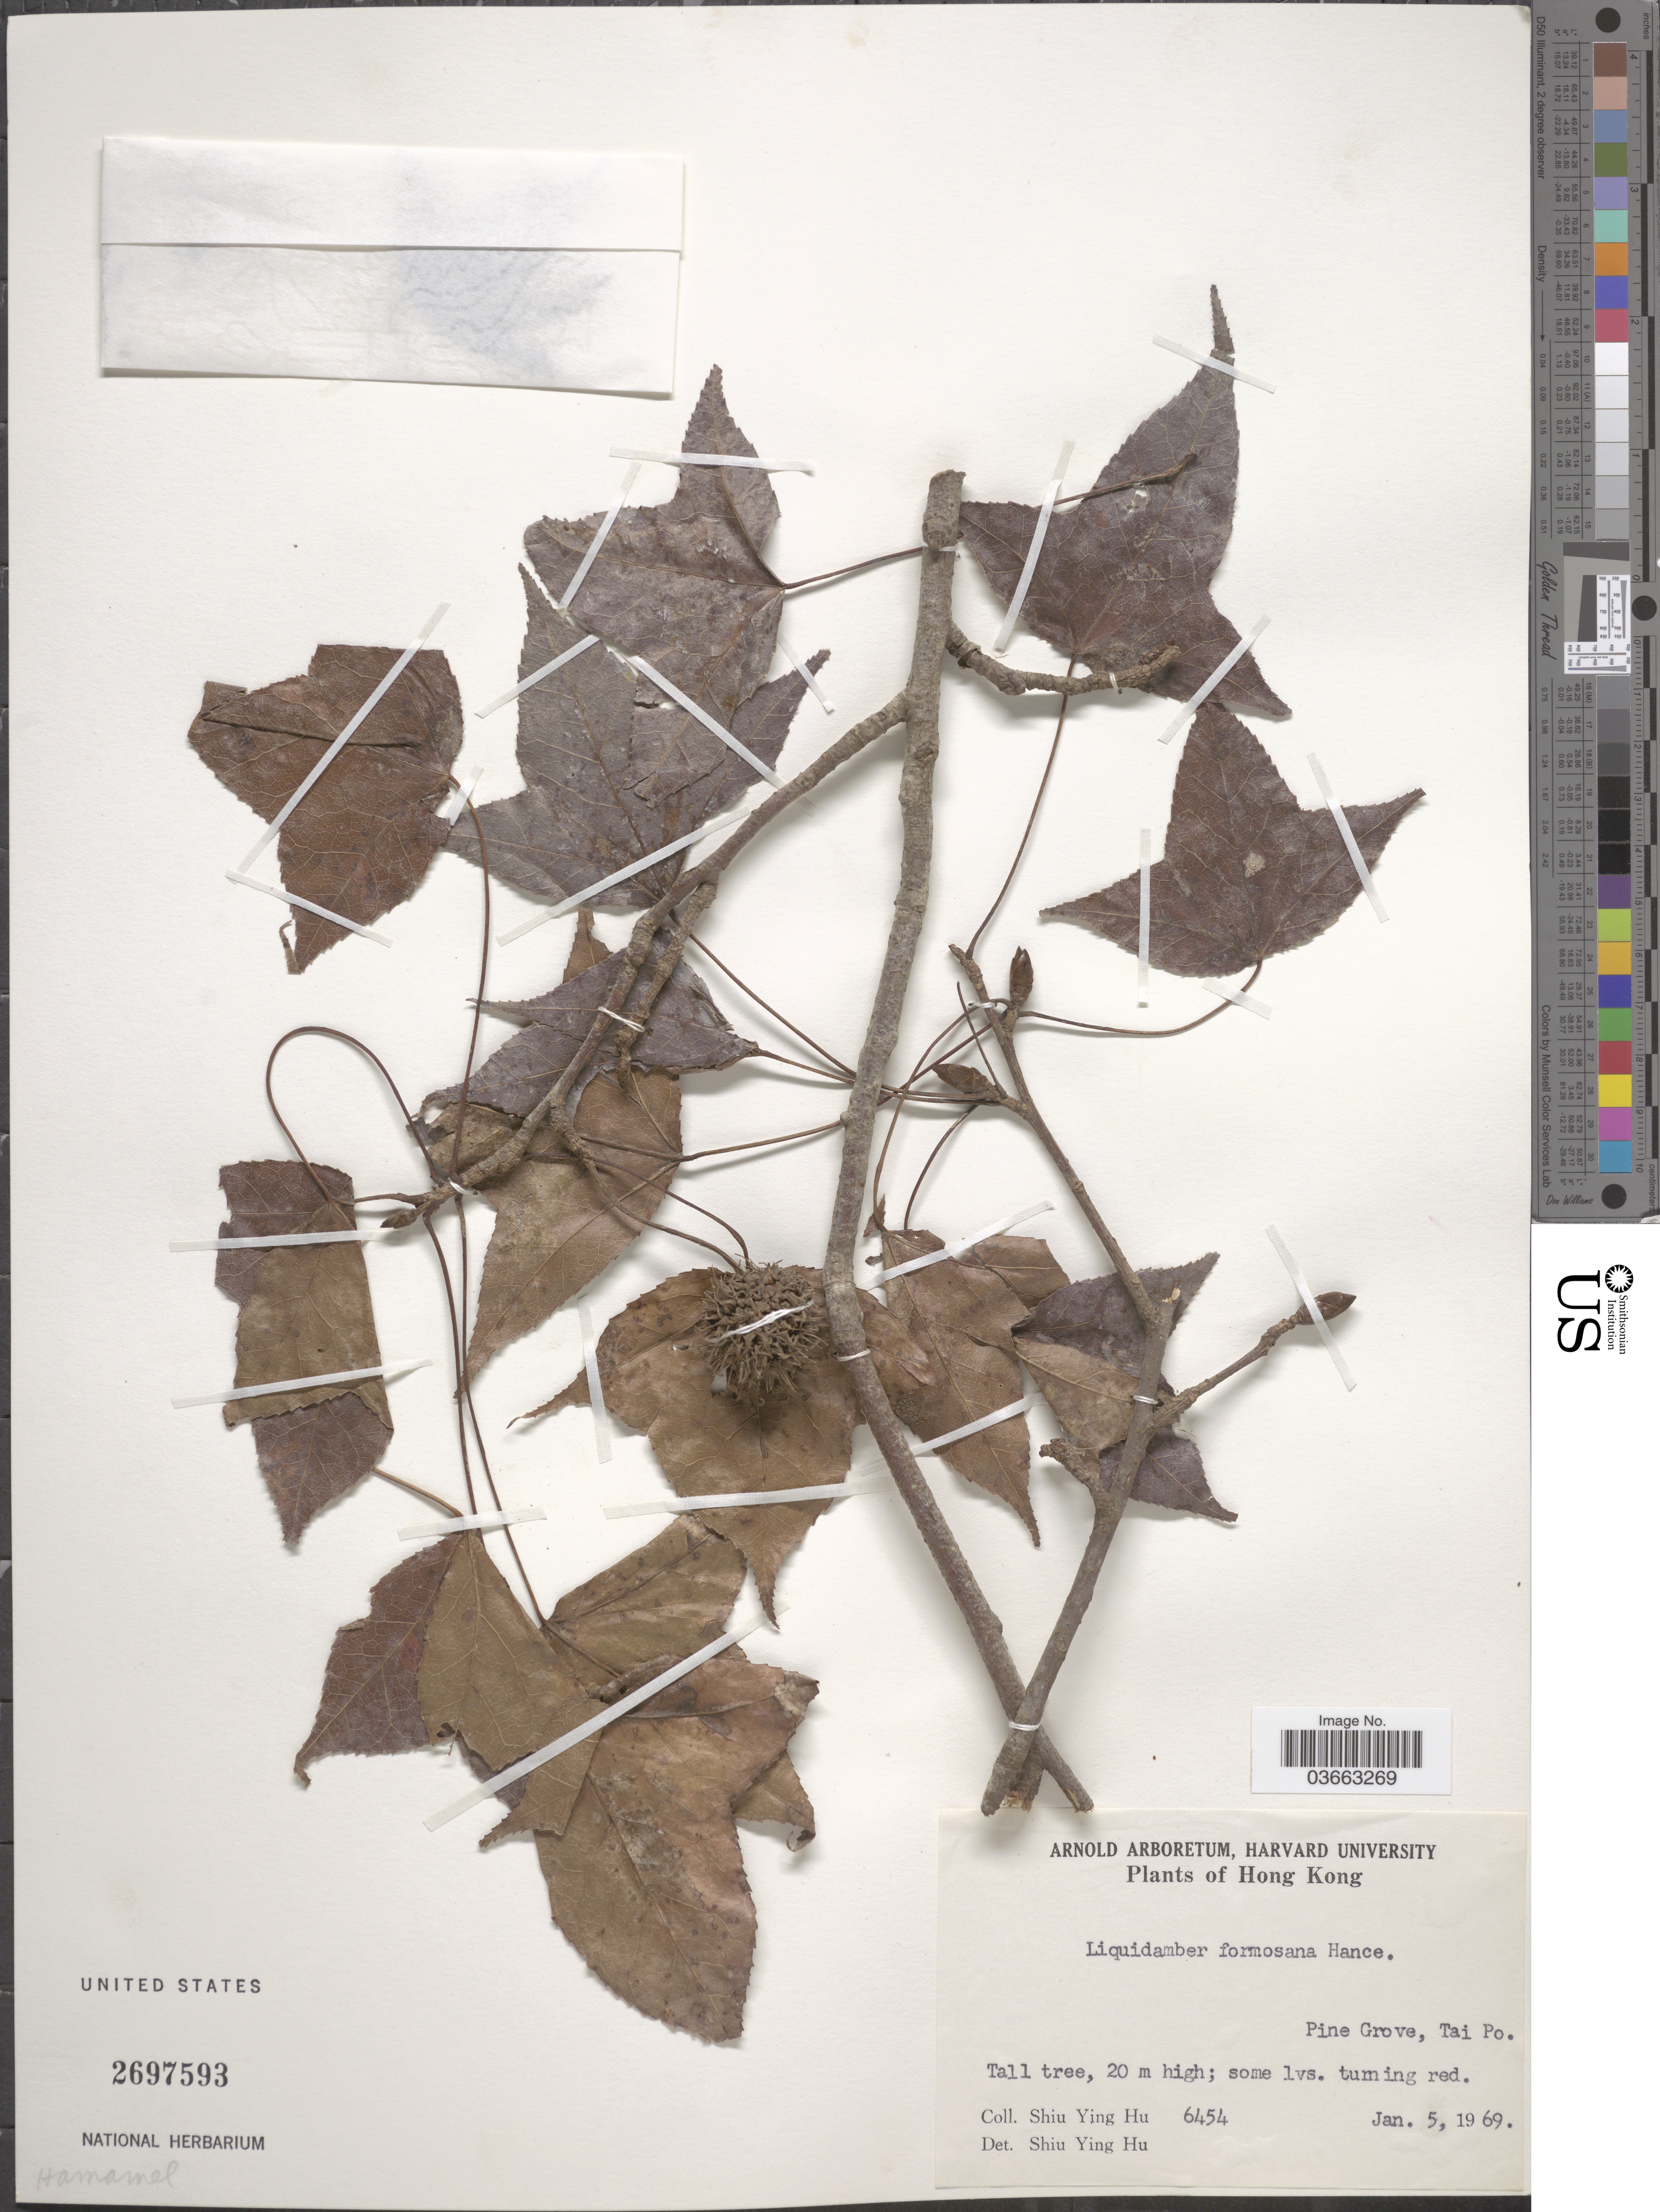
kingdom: Plantae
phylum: Tracheophyta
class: Magnoliopsida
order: Saxifragales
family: Altingiaceae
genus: Liquidambar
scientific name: Liquidambar formosana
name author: Hance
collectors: S. Y. Hu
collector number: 6454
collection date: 1969-01-05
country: China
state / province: Hong Kong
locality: Pine Grove, Tai Po.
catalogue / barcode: US 2697593